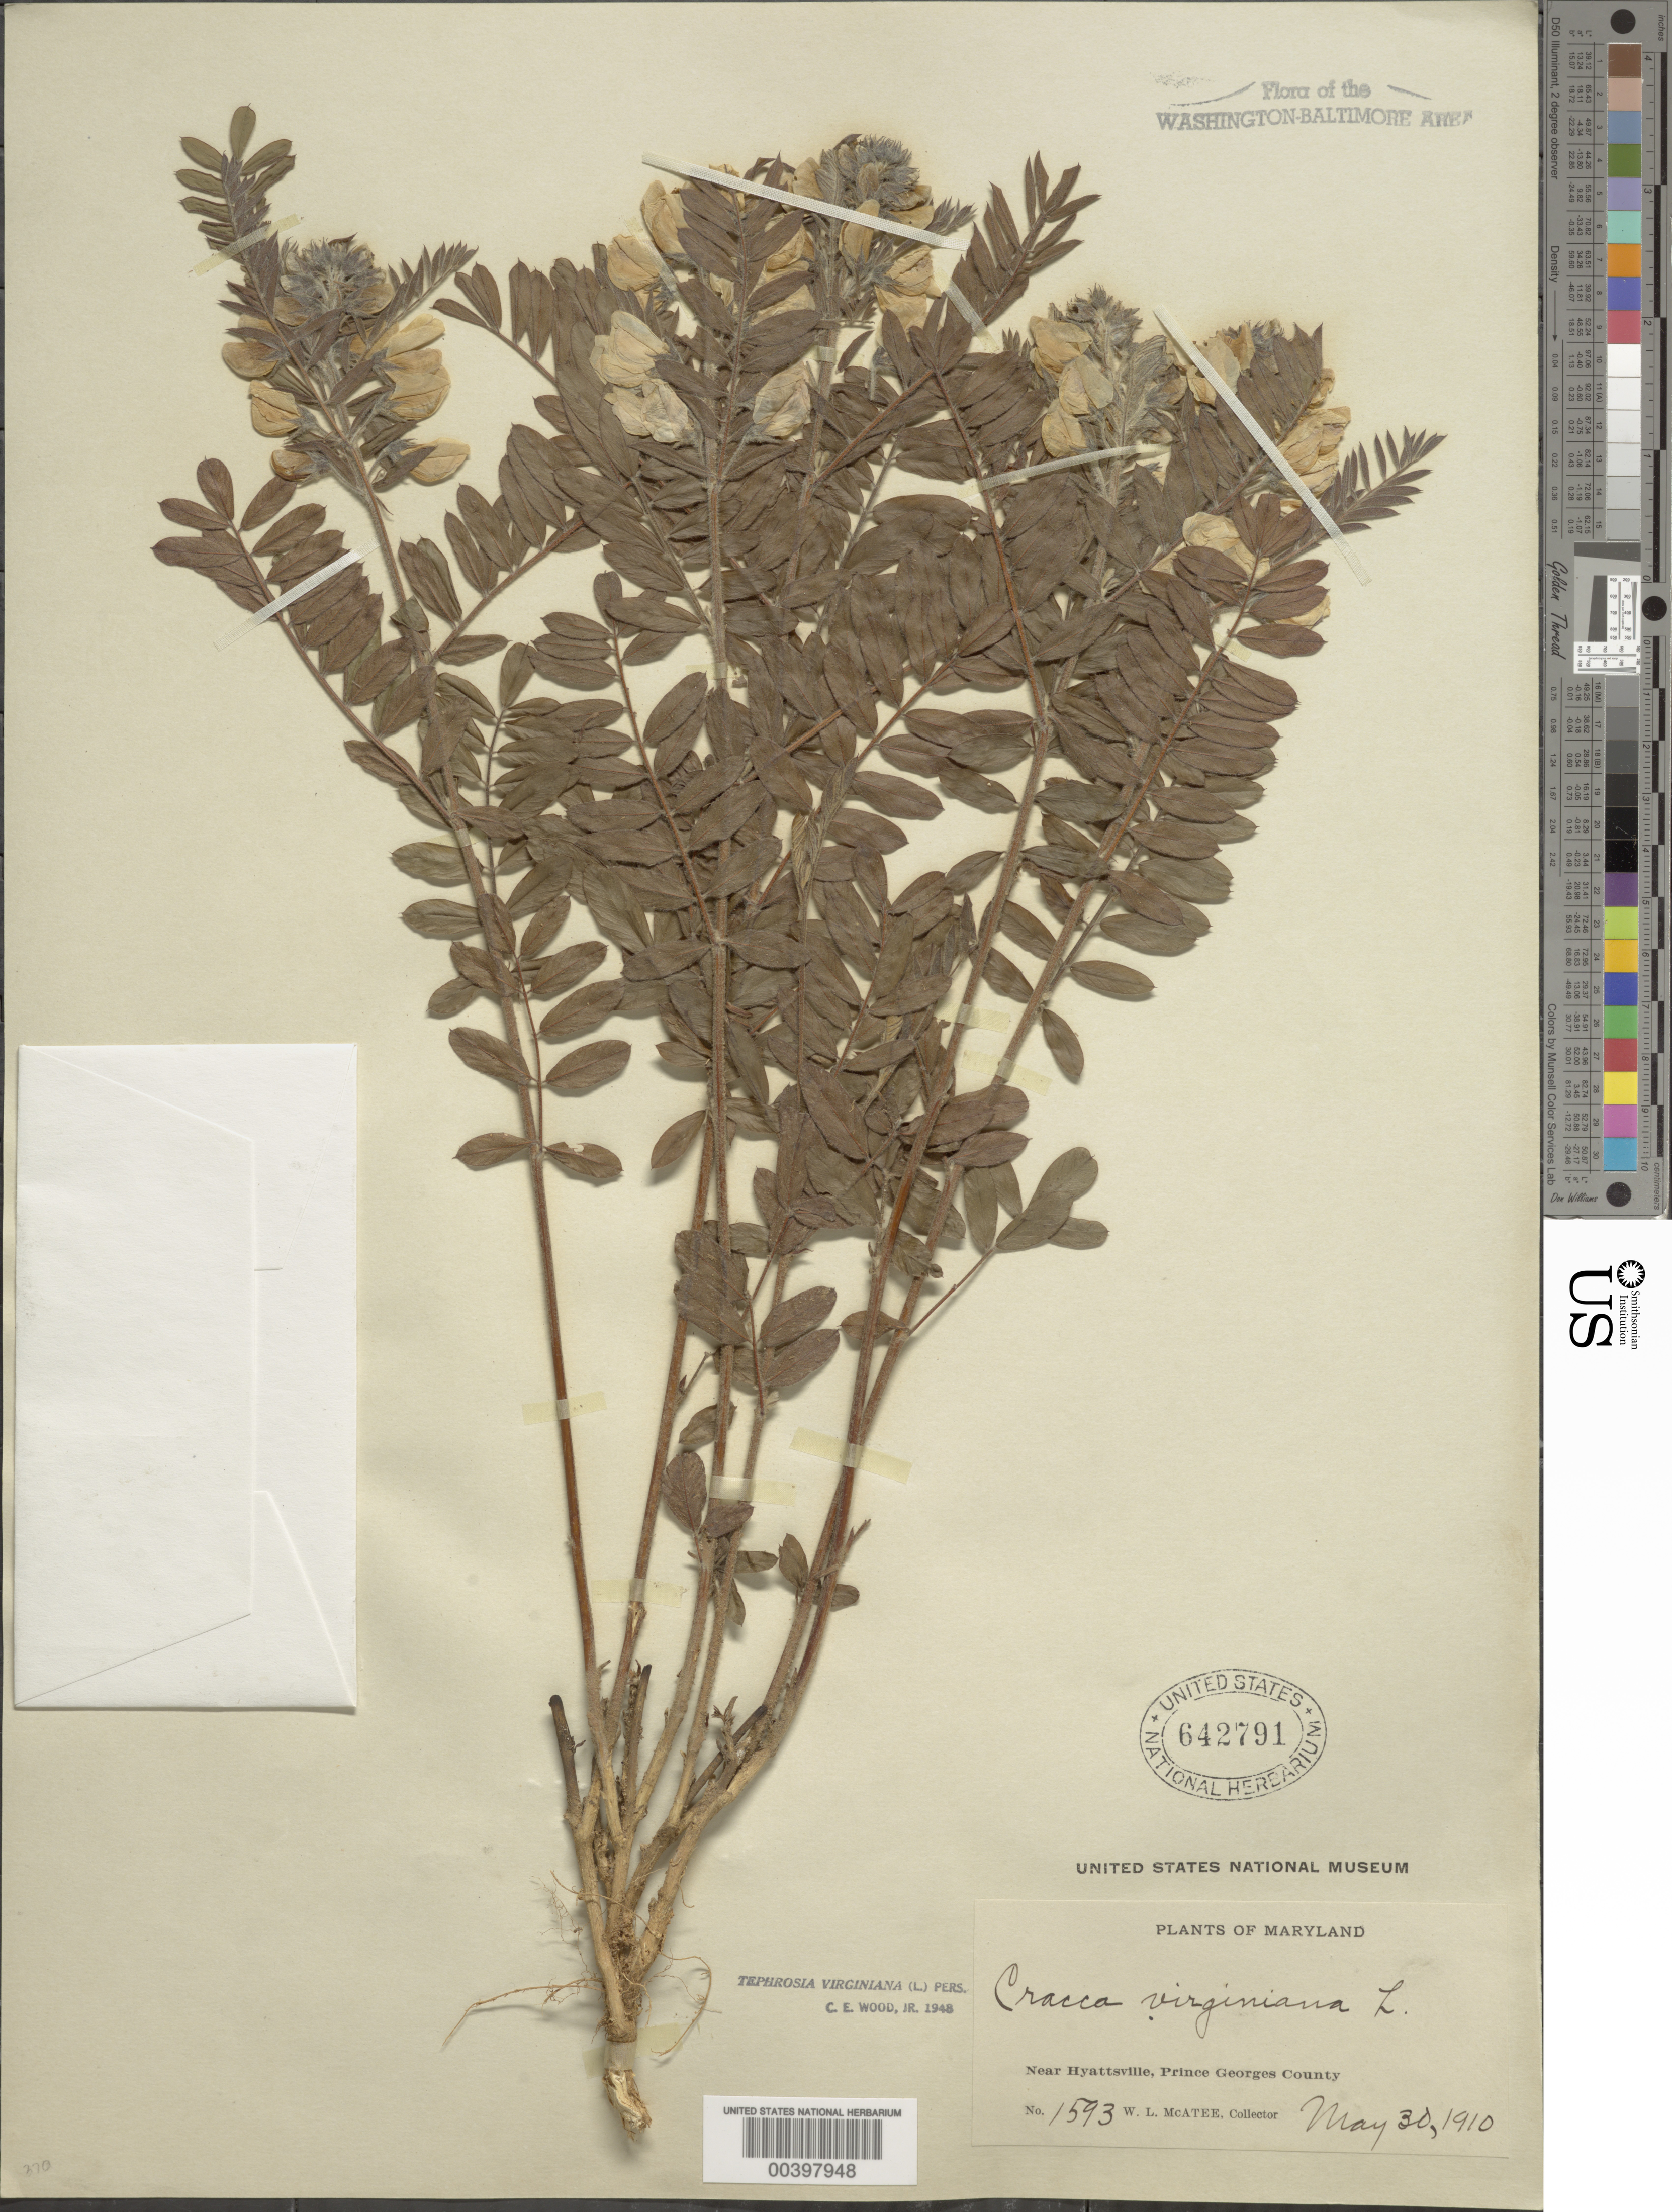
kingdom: Plantae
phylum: Tracheophyta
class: Magnoliopsida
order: Fabales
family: Fabaceae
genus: Tephrosia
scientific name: Tephrosia virginiana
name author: (L.) Pers.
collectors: W. McAtee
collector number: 1593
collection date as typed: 30 May 1910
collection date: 1910-05-30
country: United States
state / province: Maryland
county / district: Prince George's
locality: Hyattsville vicinity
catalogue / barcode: US 642791